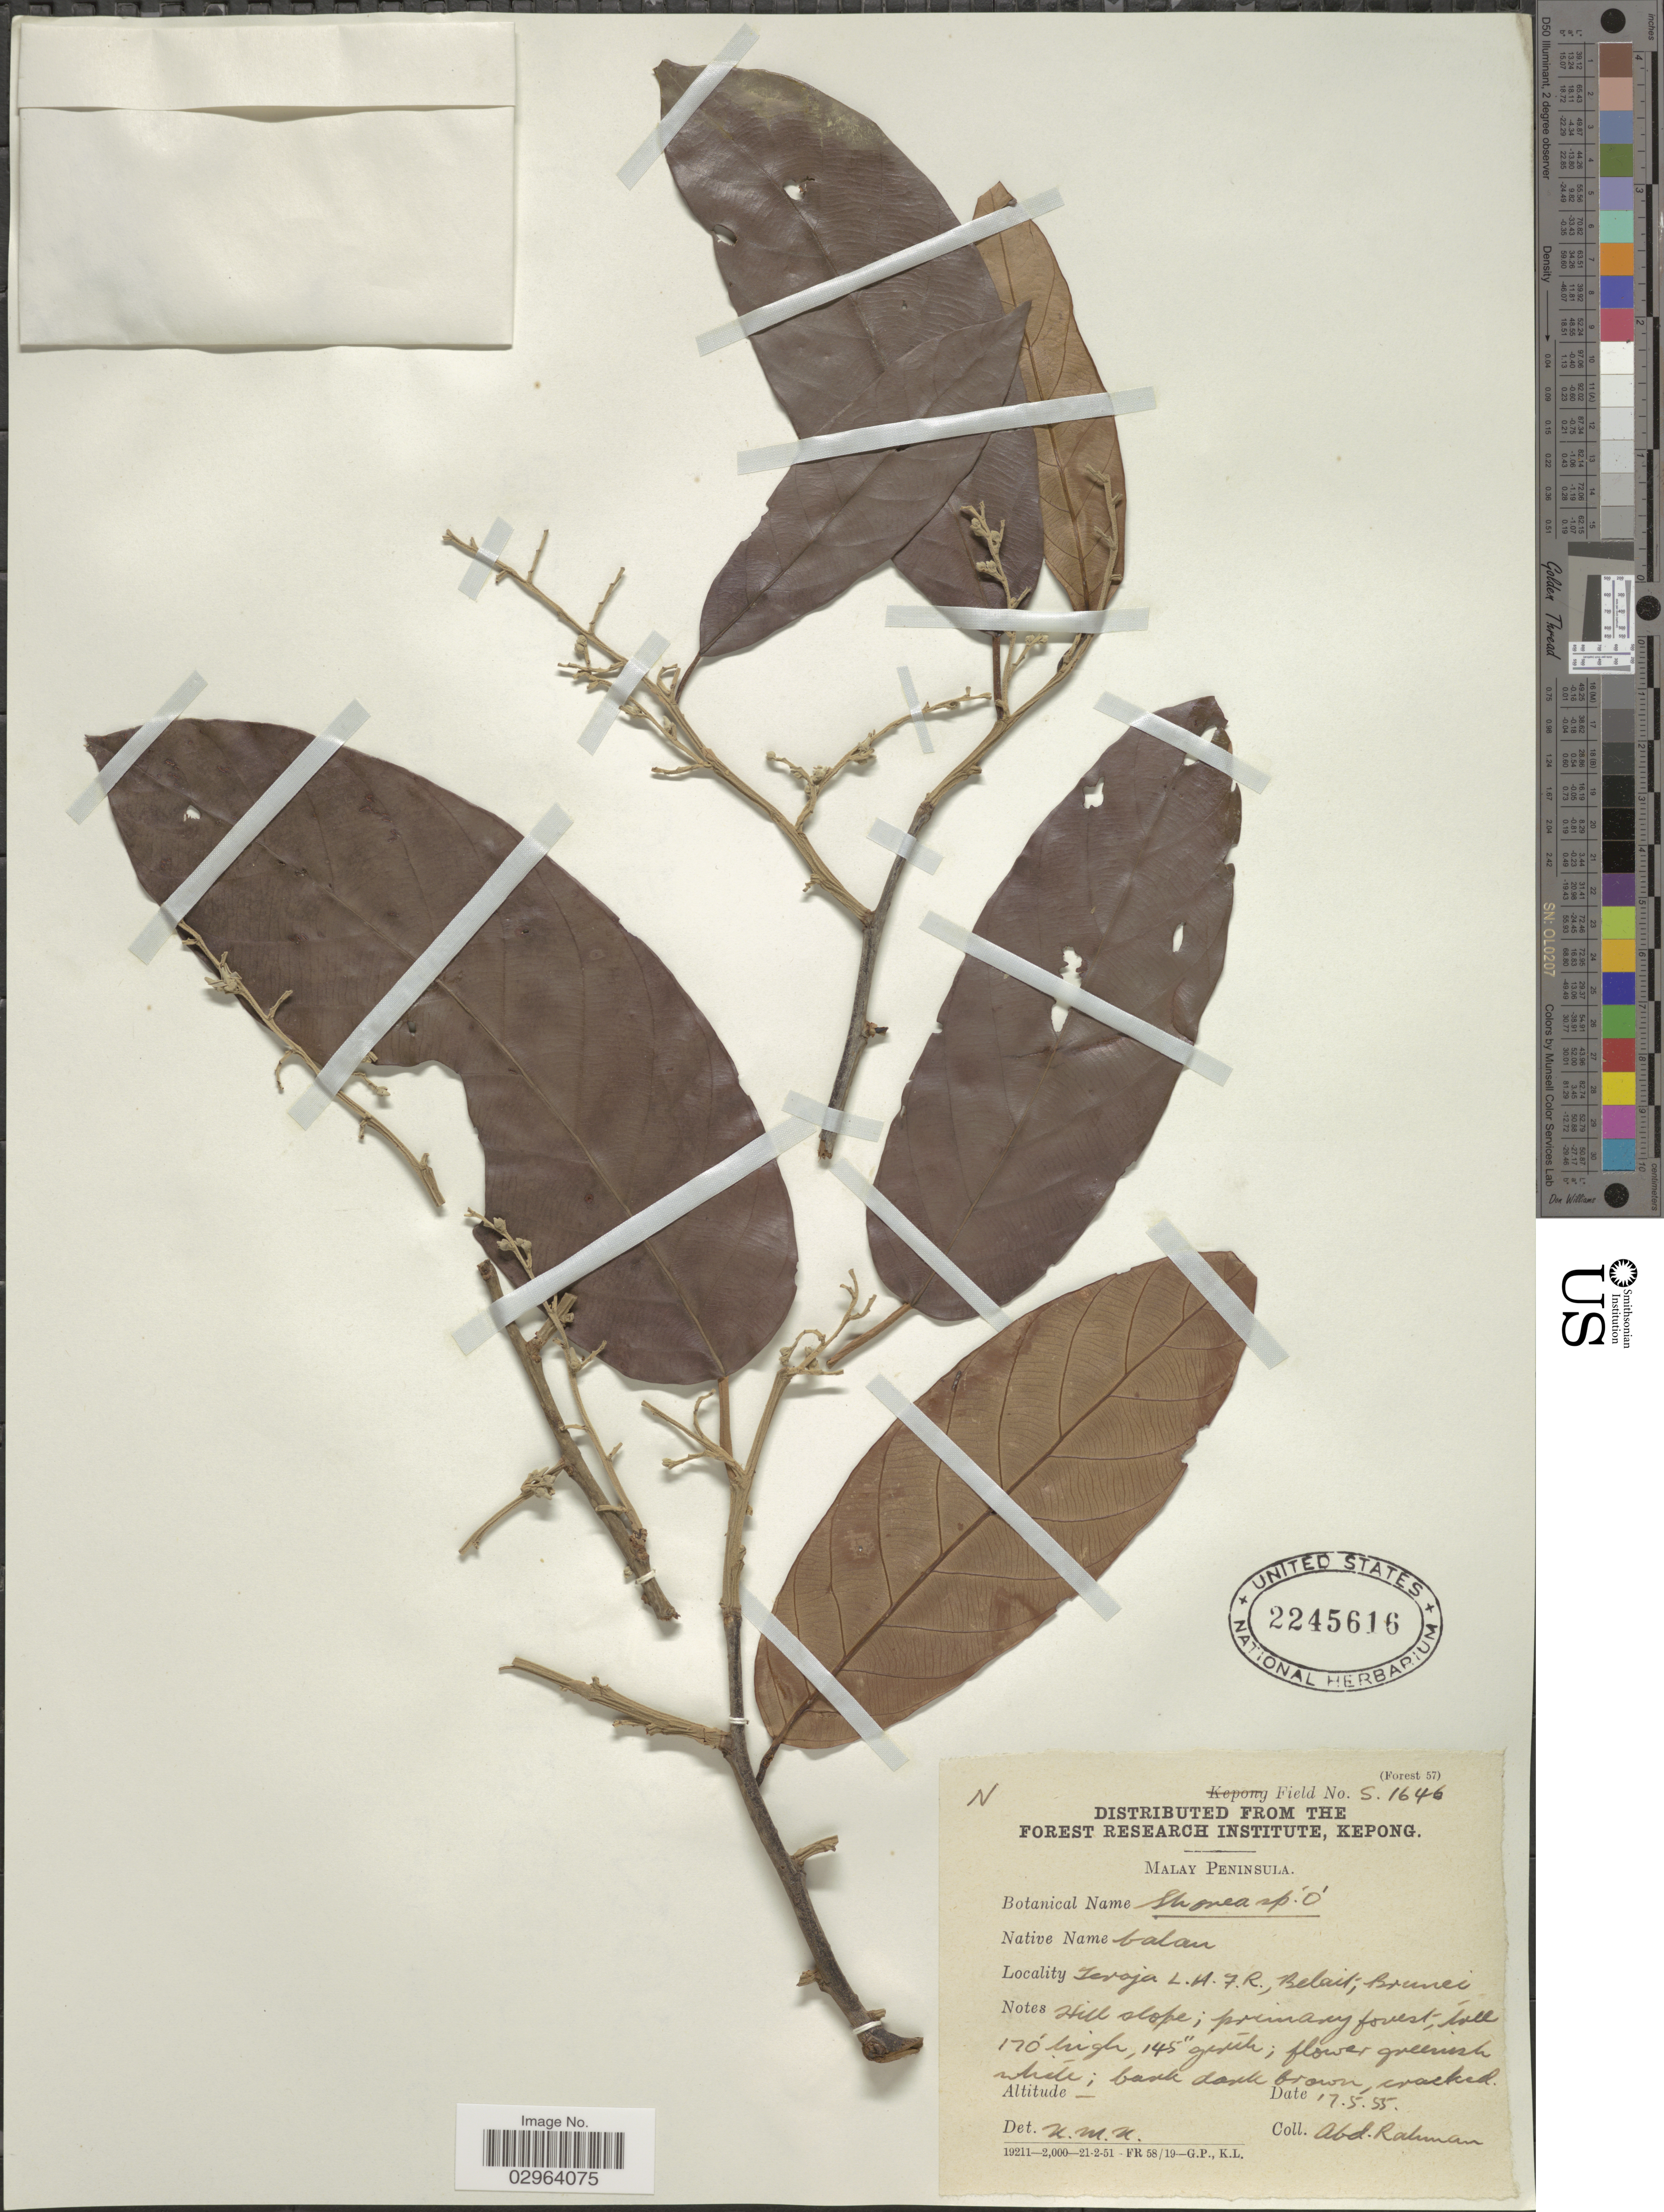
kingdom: Plantae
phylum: Tracheophyta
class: Magnoliopsida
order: Malvales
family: Dipterocarpaceae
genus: Shorea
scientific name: Shorea falciferoides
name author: Foxw.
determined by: Ashton, P. S.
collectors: A. Rahman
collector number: S1646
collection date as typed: Transcribed d/m/y: 17/5/55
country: Brunei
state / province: Belait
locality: Malay Peninsula. Teraja L.H.F.R., Belait.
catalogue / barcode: US 2245616